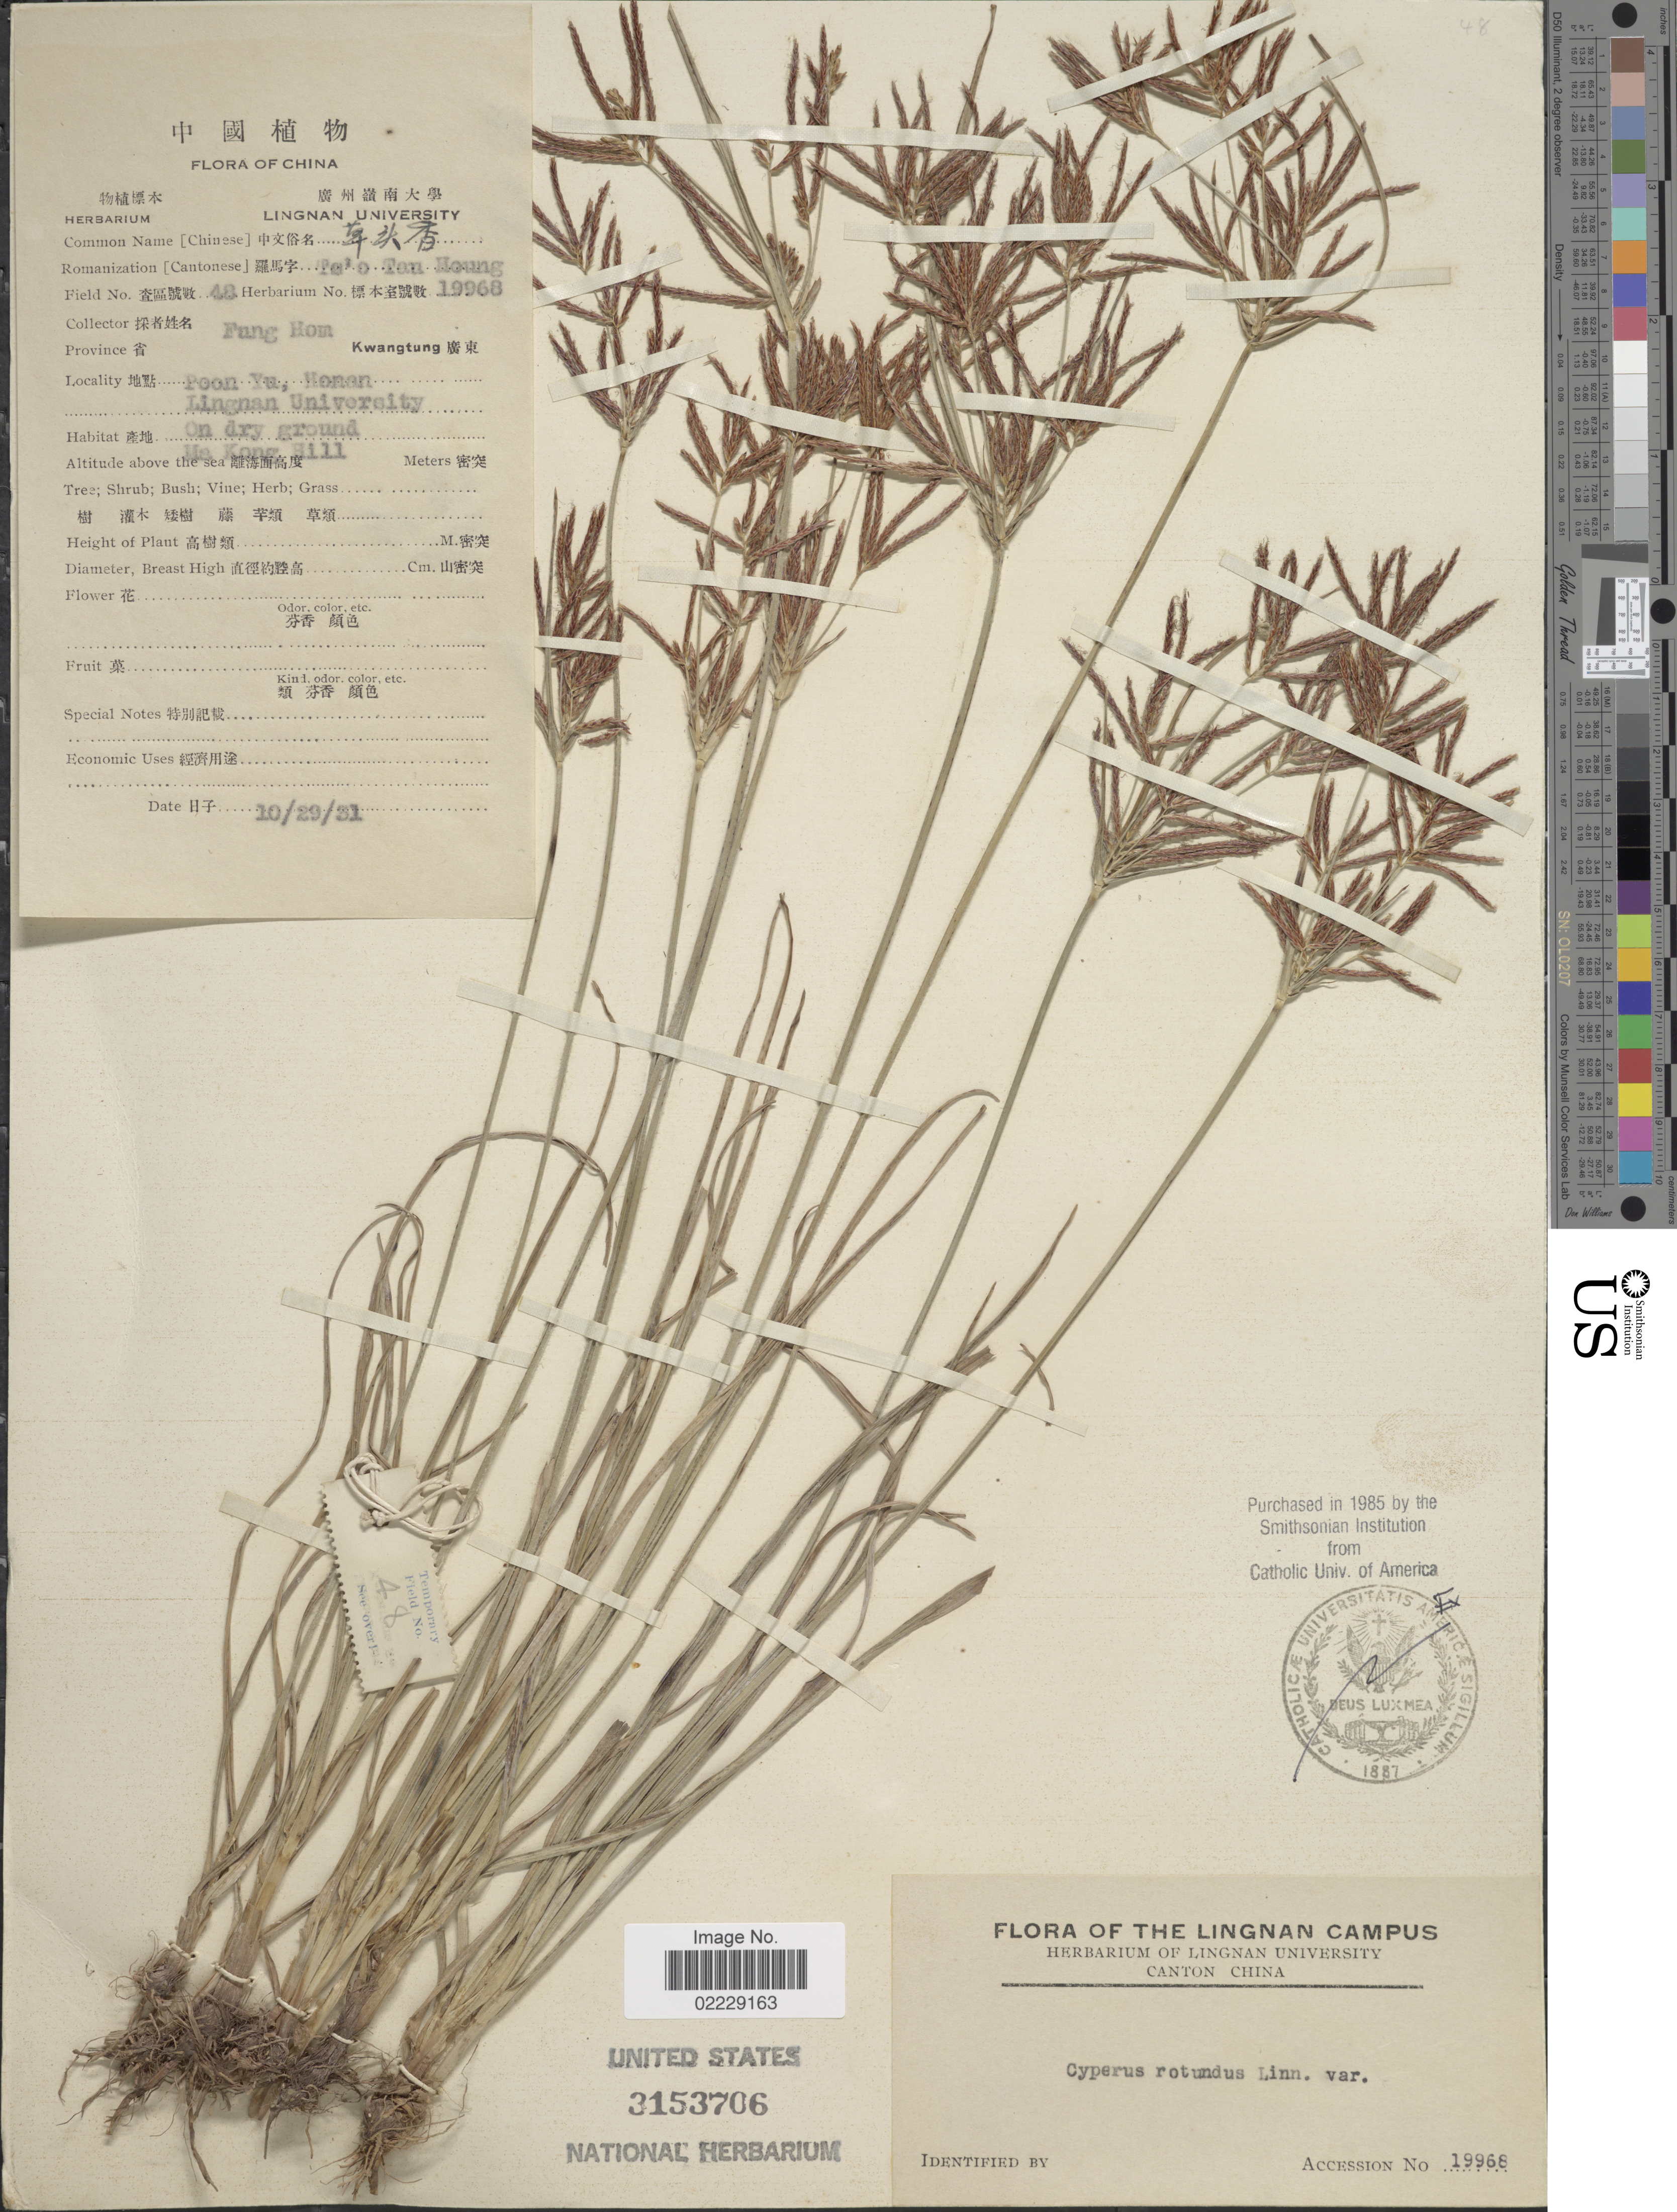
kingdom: Plantae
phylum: Tracheophyta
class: Liliopsida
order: Poales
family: Cyperaceae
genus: Cyperus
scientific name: Cyperus rotundus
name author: L.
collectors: F. Hom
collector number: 48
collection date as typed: Transcribed d/m/y: 29/10/31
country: China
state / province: Guangdong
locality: Kwangtung Province, Poon Yu, Honan Lingnan University, Ma Kong Hill.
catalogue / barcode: US 3153706